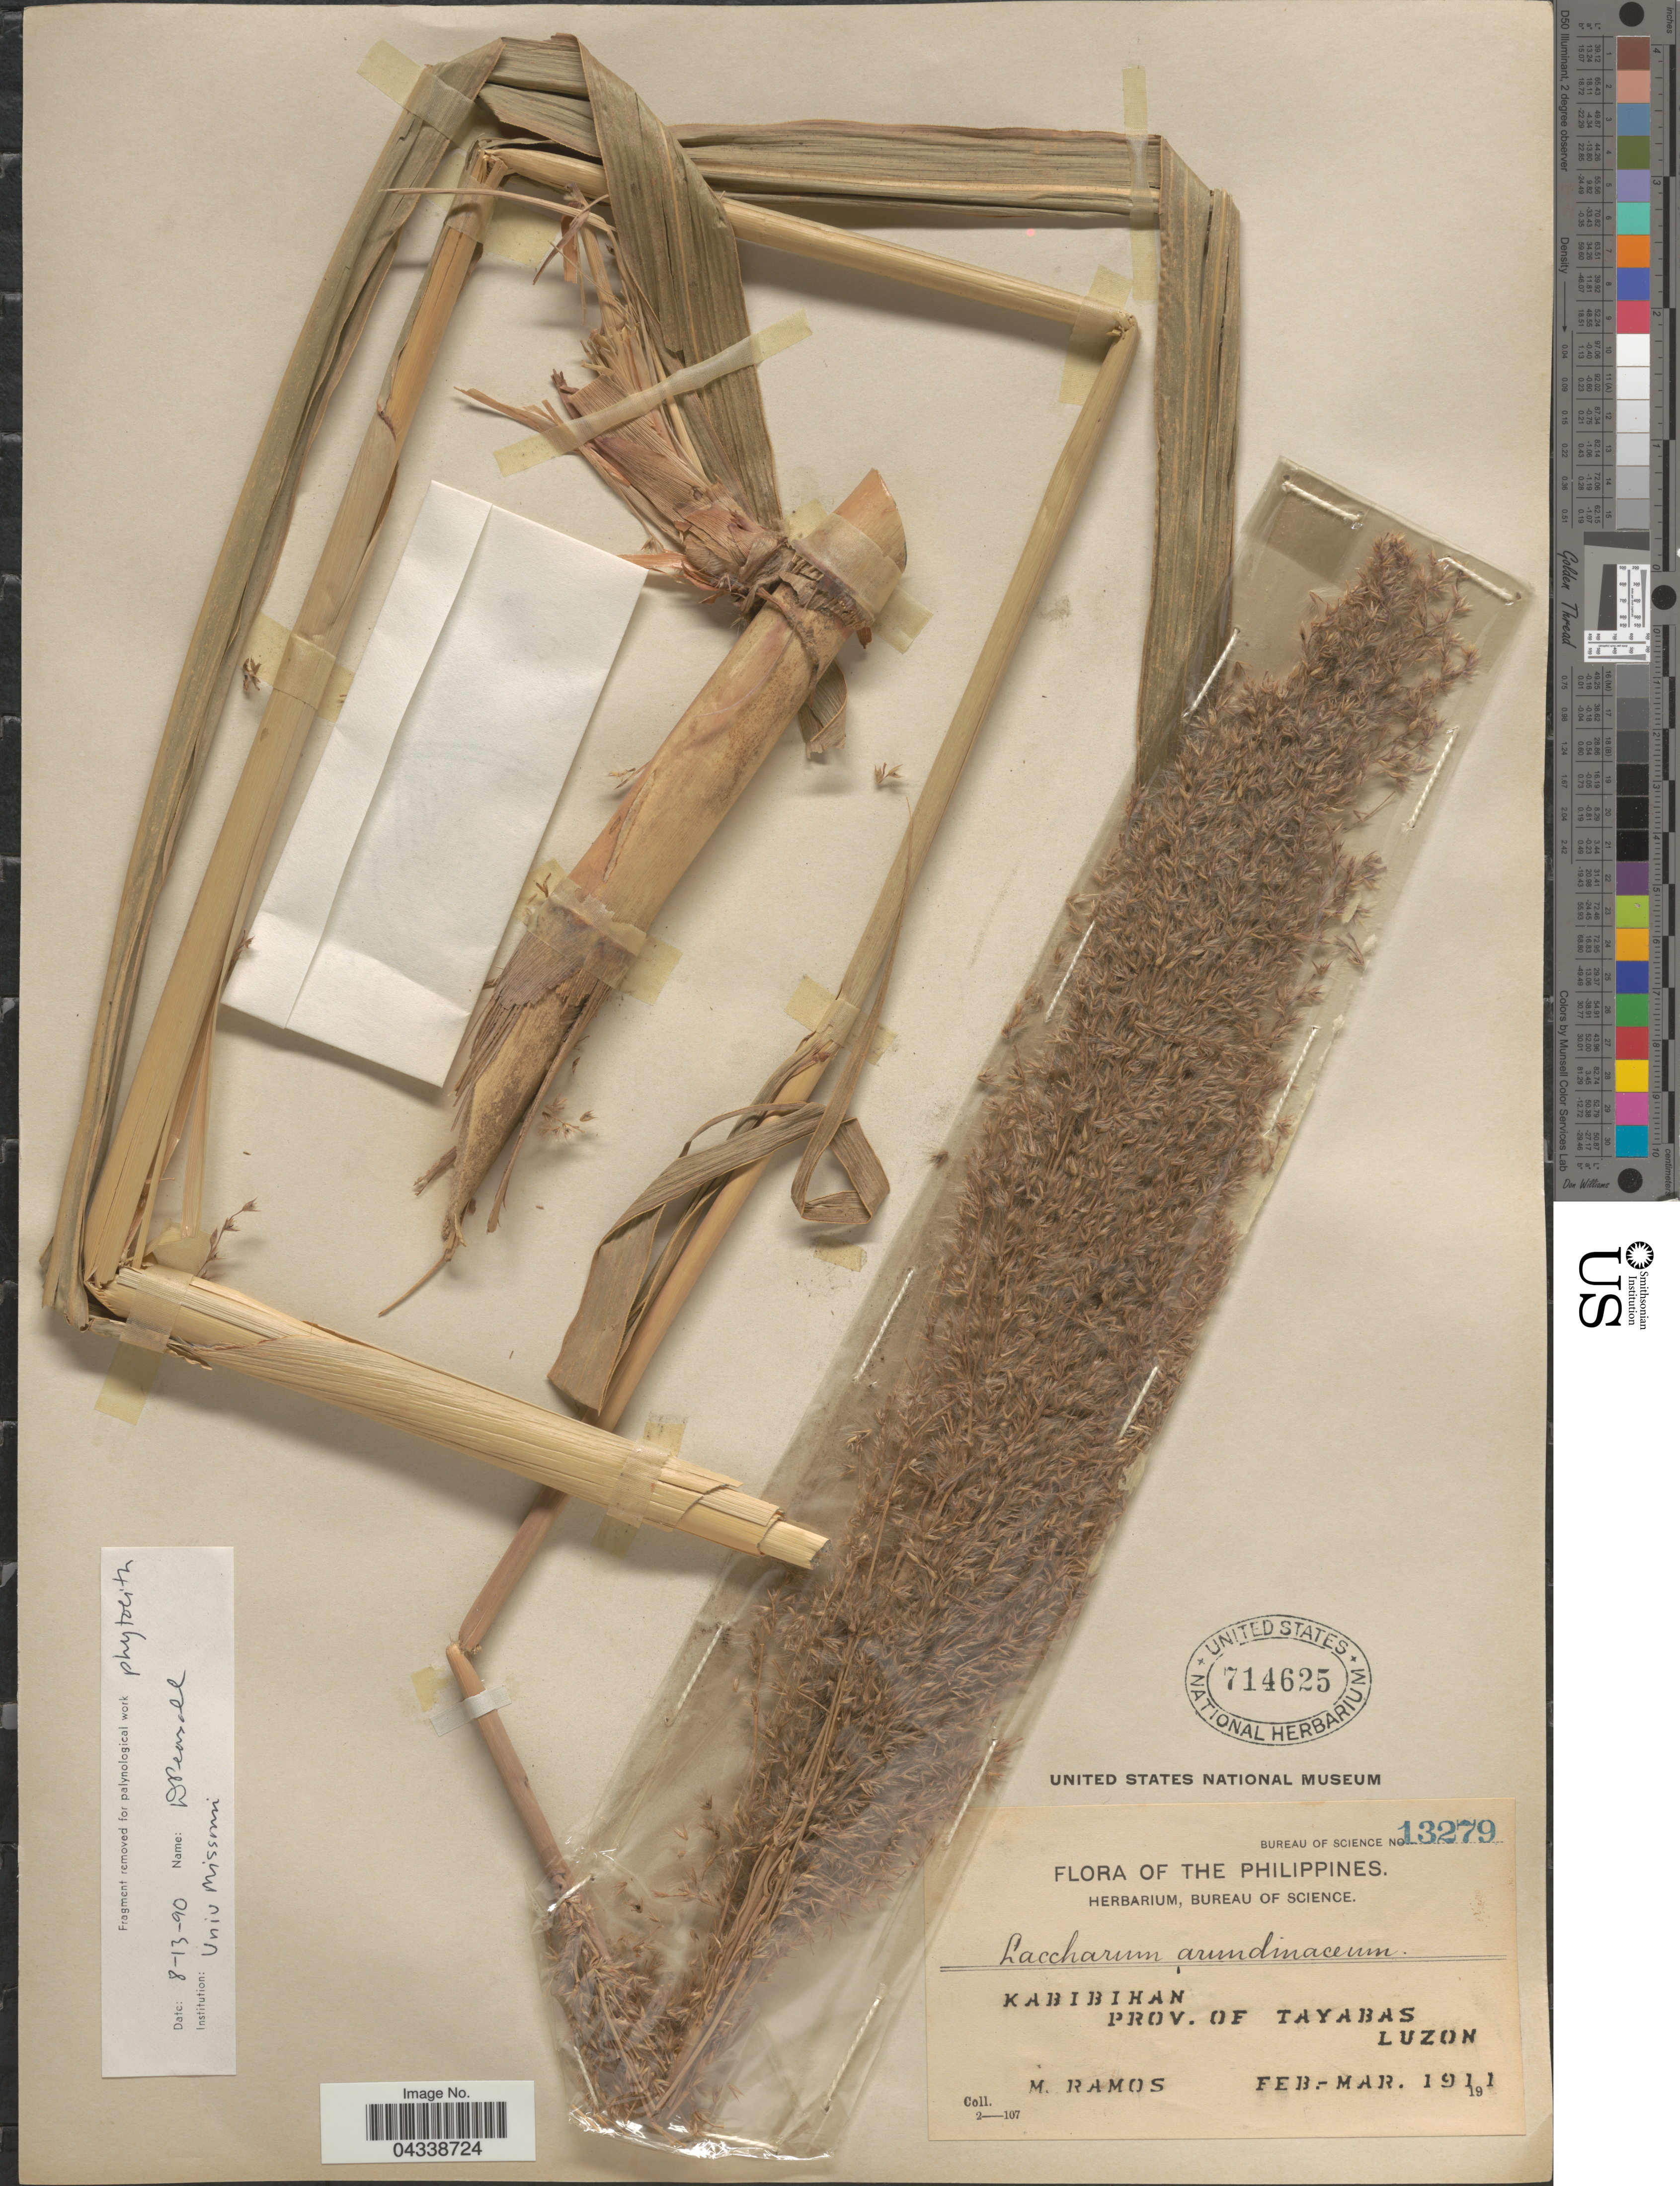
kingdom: Plantae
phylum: Tracheophyta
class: Liliopsida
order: Poales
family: Poaceae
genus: Tripidium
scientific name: Tripidium arundinaceum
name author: (Retz.) Welker et al.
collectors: M. Ramos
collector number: Bureau of Science 13279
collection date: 1911-02/1911-03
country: Philippines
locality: Kabibihan. Prov. of Tayabas. Luzon.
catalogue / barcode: US 714625